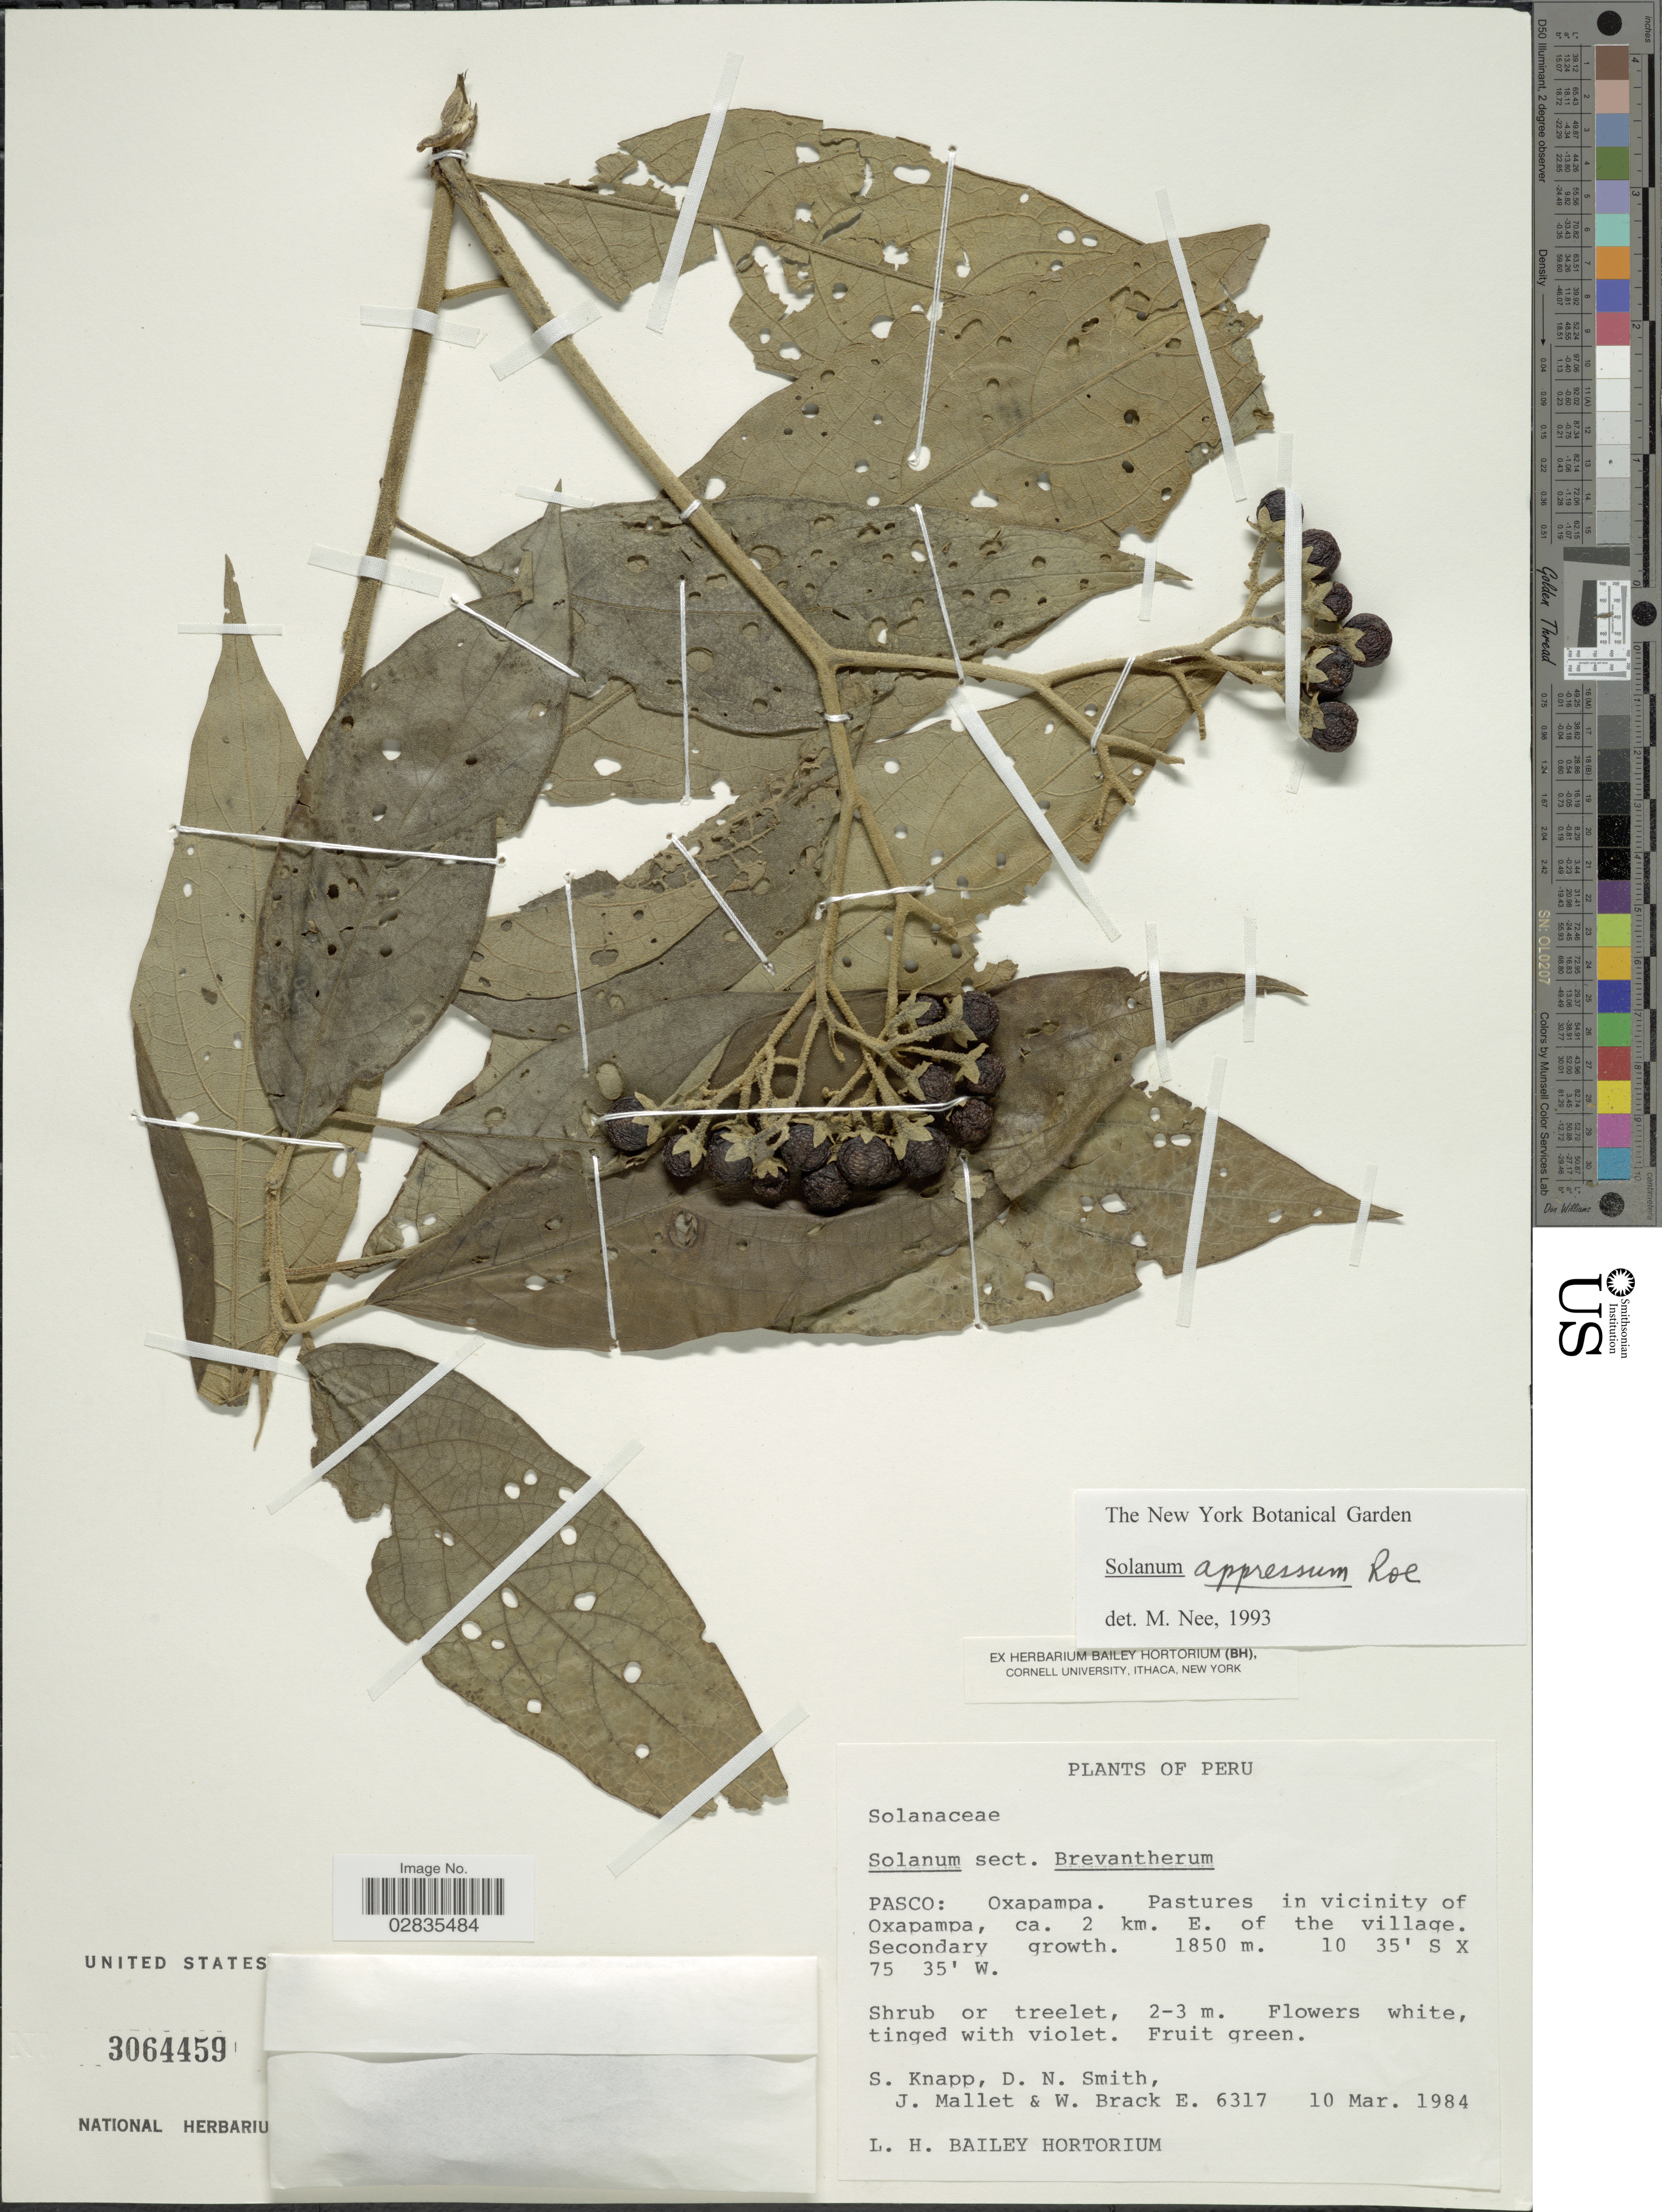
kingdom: Plantae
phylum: Tracheophyta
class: Magnoliopsida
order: Solanales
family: Solanaceae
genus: Solanum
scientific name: Solanum appressum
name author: K.E. Roe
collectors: S. Knapp, D. Smith, J. Mallet & W. Brack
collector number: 6317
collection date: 1984-03-10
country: Peru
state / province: Pasco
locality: Oxapampa, Pastures in vicinity of Oxapampa, ca. 2 km. E. of the village.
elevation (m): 1850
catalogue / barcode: US 3064459